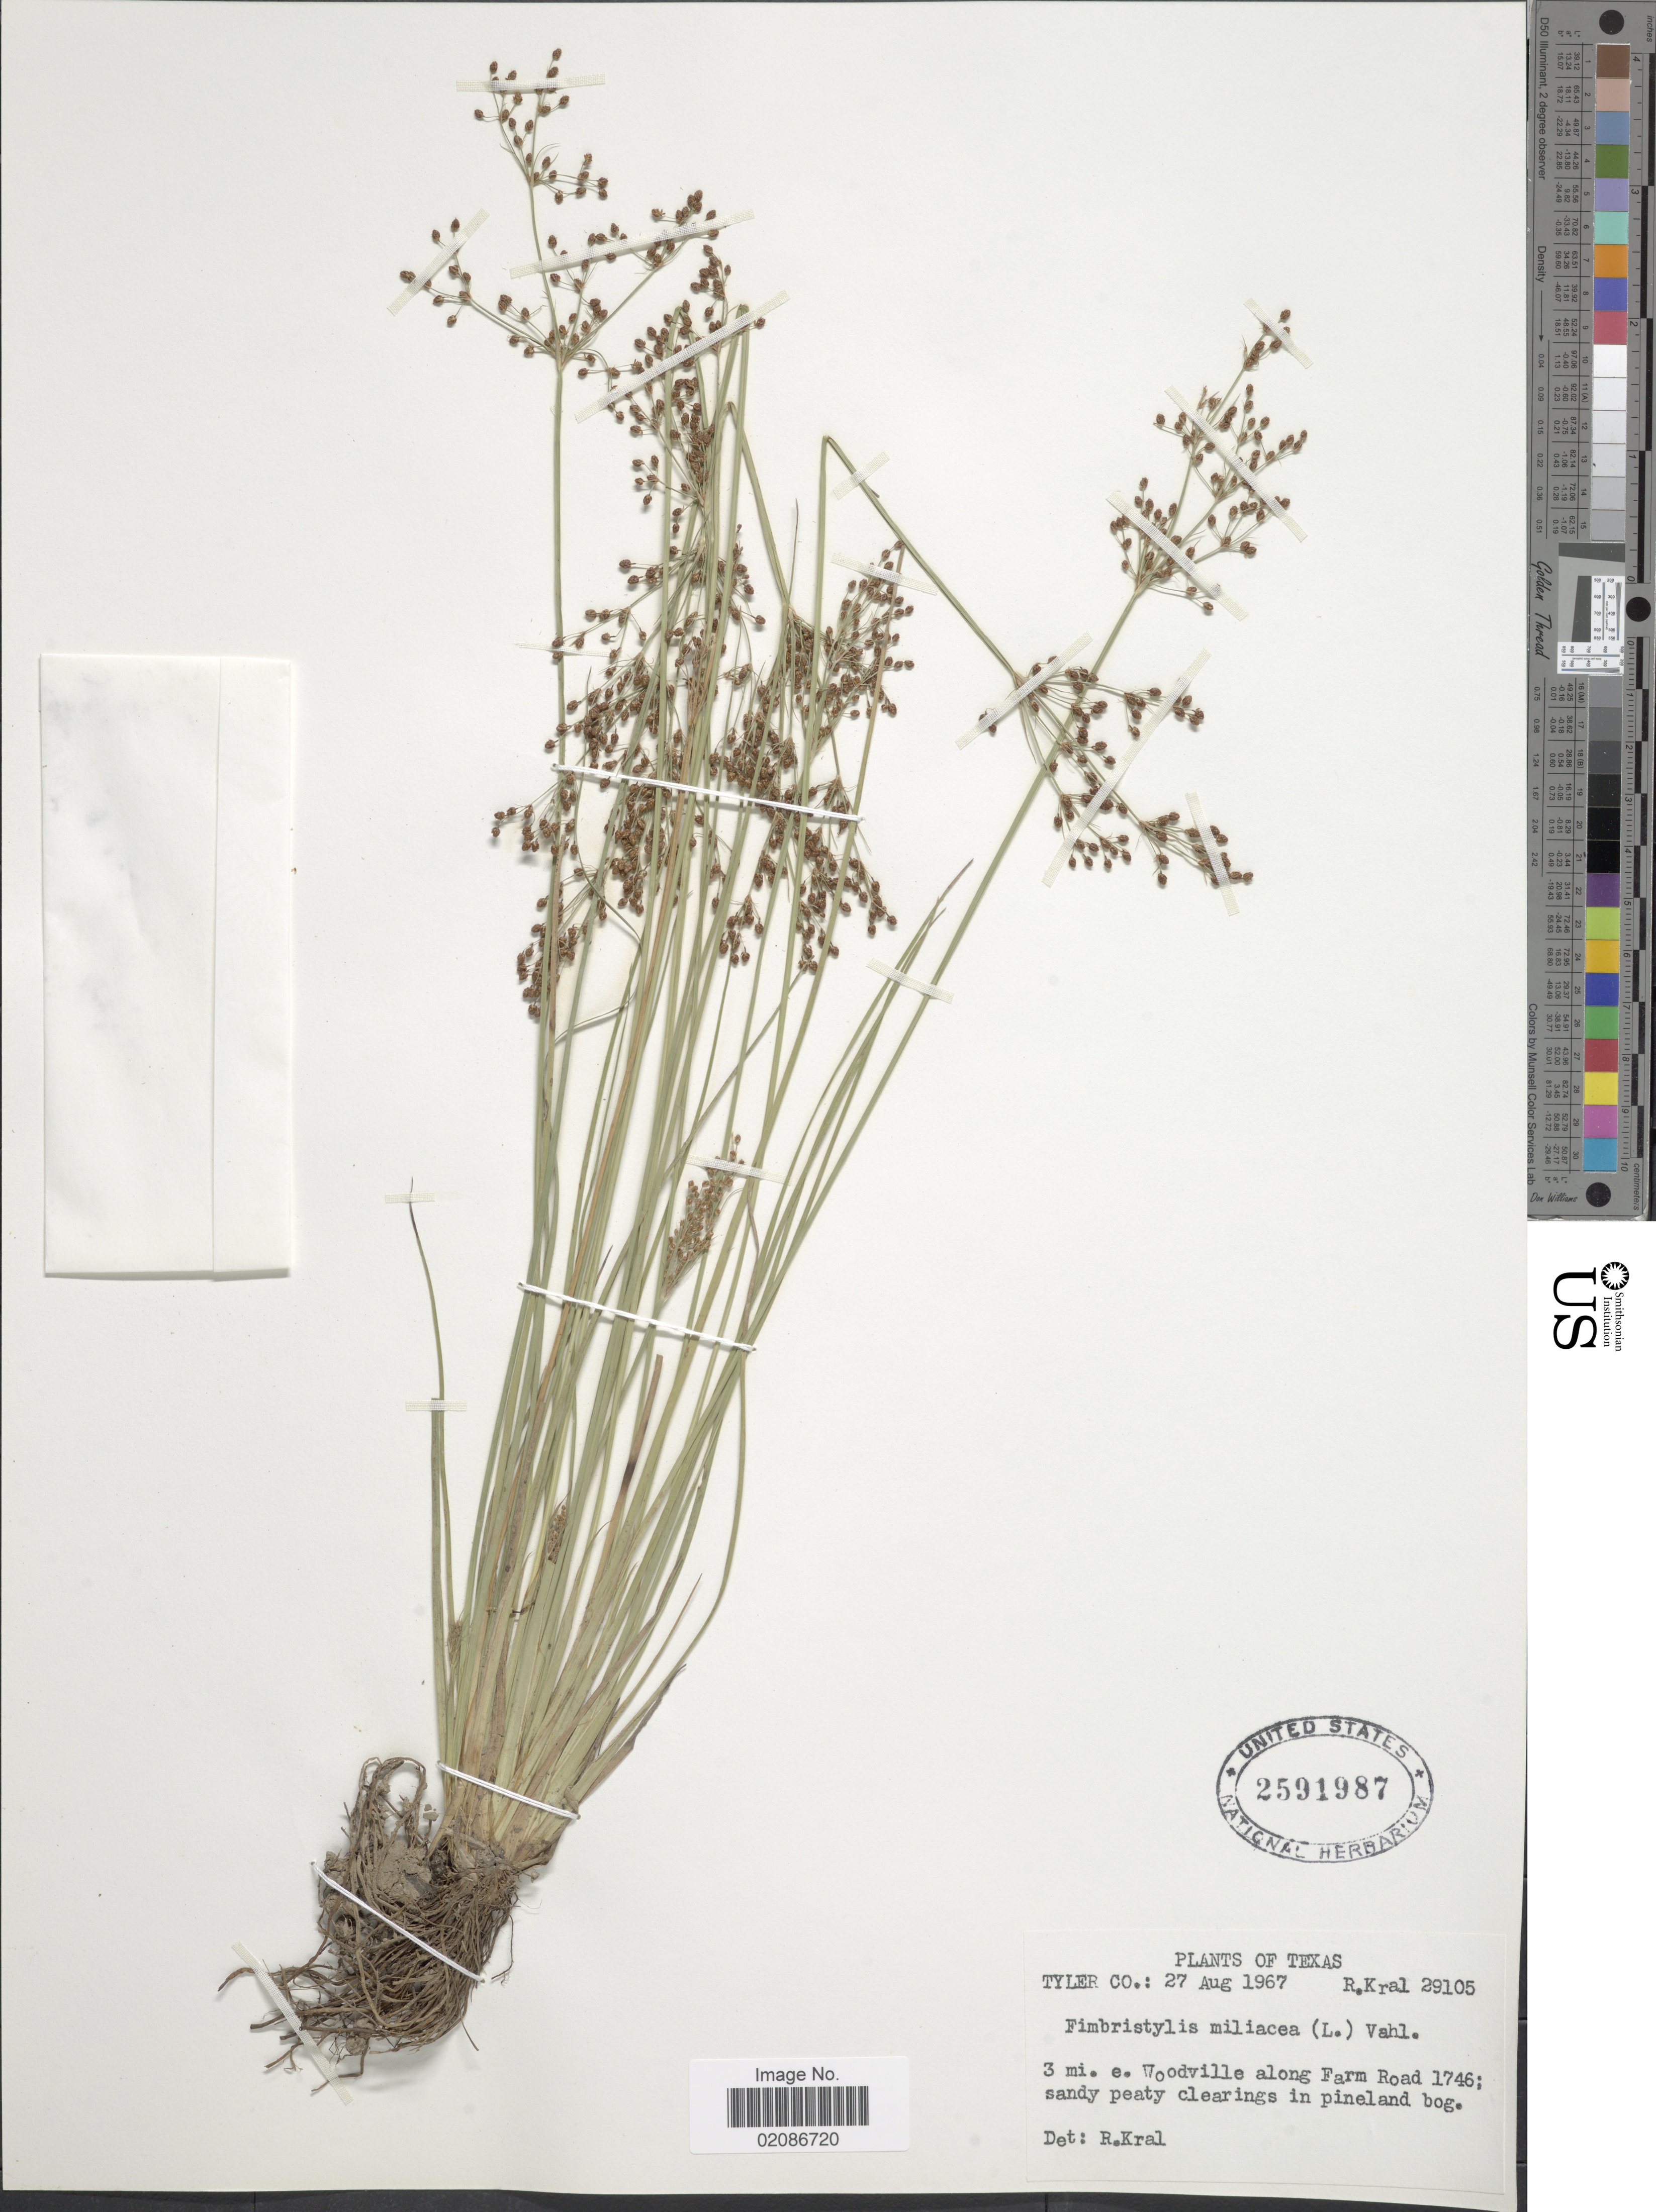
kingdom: Plantae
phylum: Tracheophyta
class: Liliopsida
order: Poales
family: Cyperaceae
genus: Fimbristylis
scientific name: Fimbristylis littoralis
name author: Gaudich.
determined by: Strong, M. T., (US), Smithsonian Institution - National Museum of Natural History (UNITED STATES)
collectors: R. Kral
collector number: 29105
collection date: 1967-08-27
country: United States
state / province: Texas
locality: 3 mi. e. Woodville along Farm Road 1746; sandy peaty clearings in pineland bog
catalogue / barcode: US 2591987